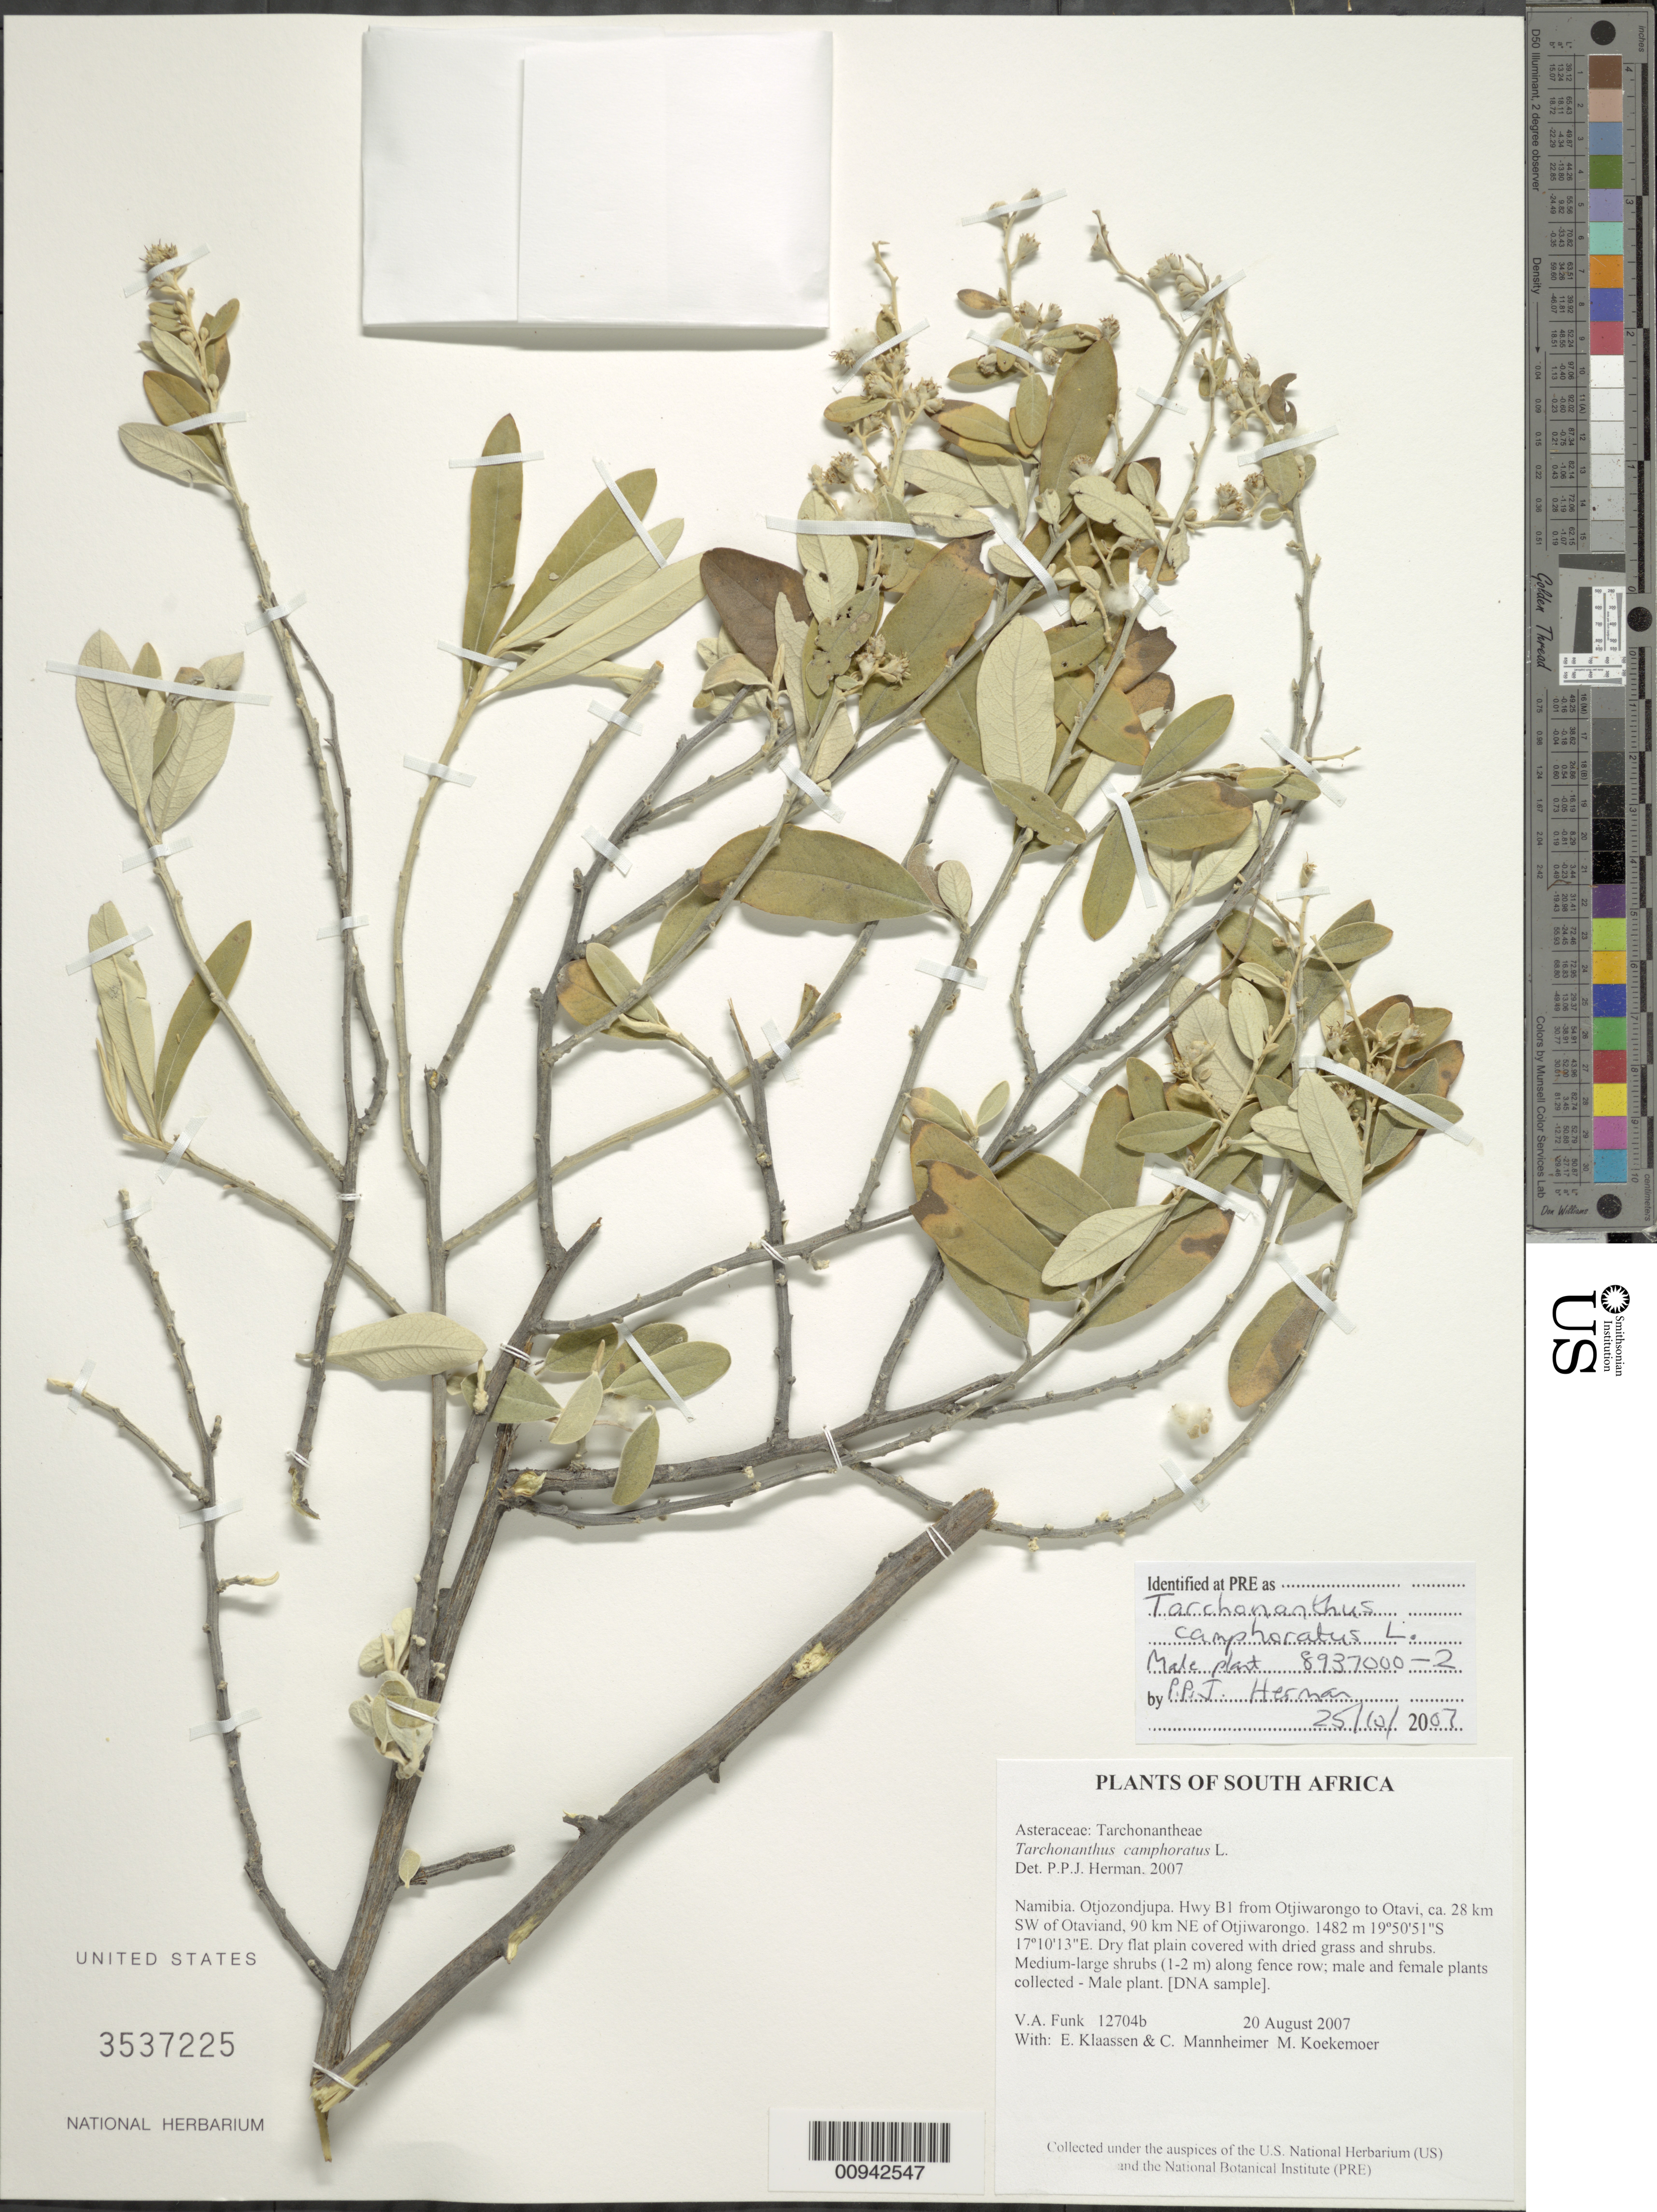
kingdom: Plantae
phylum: Tracheophyta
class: Magnoliopsida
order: Asterales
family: Asteraceae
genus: Tarchonanthus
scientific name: Tarchonanthus camphoratus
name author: L.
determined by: Herman, P. P. J.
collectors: V. Funk, M. Koekemoer, E. S. Klaassen & C. A. Mannheimer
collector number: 12704b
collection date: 2007-08-20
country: Namibia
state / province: Otjozondjupa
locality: Hwy B1 from Otjiwarongo to Otavi, ca. 28 km SW of Otaviand, 90 km NE of Otjiwarongo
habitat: Dry flat plain covered with dried grass and shrubs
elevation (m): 1482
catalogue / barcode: US 3537225